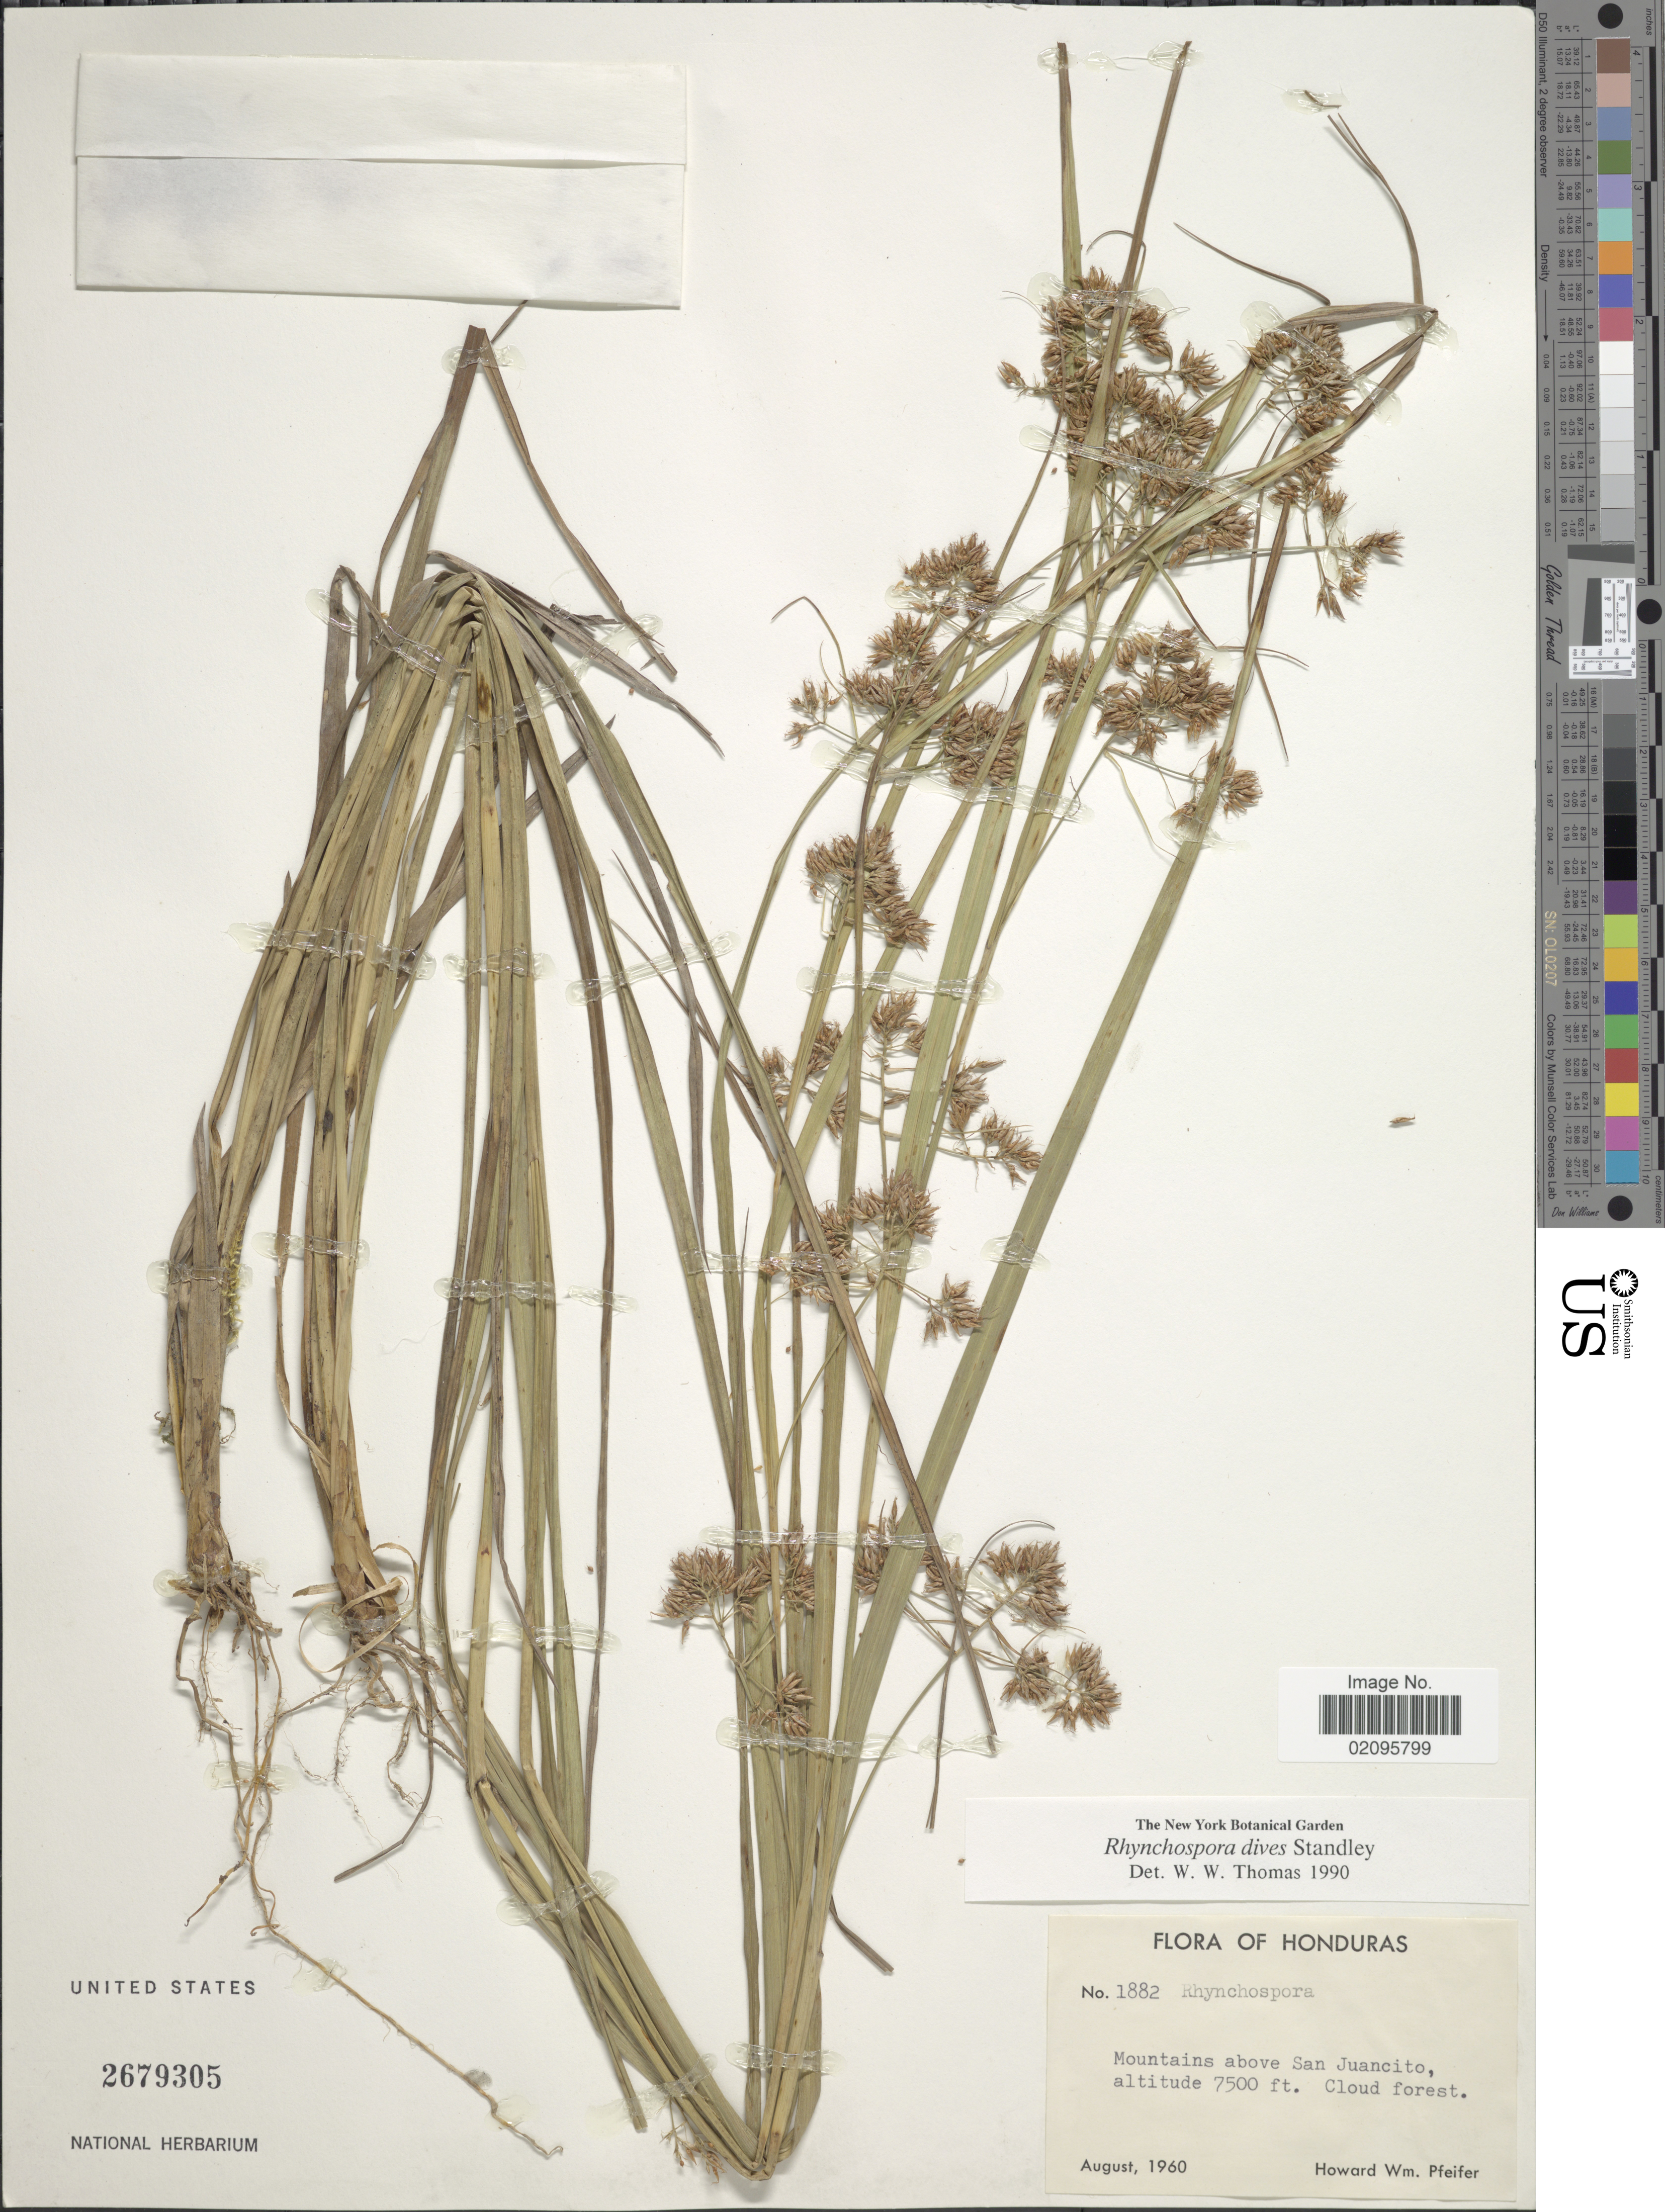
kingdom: Plantae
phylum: Tracheophyta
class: Liliopsida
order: Poales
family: Cyperaceae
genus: Rhynchospora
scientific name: Rhynchospora dives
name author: Standl.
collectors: H. W. Pfeifer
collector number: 1882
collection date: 1960-08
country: Honduras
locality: Mountains above San Juancito.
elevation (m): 2286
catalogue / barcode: US 2679305